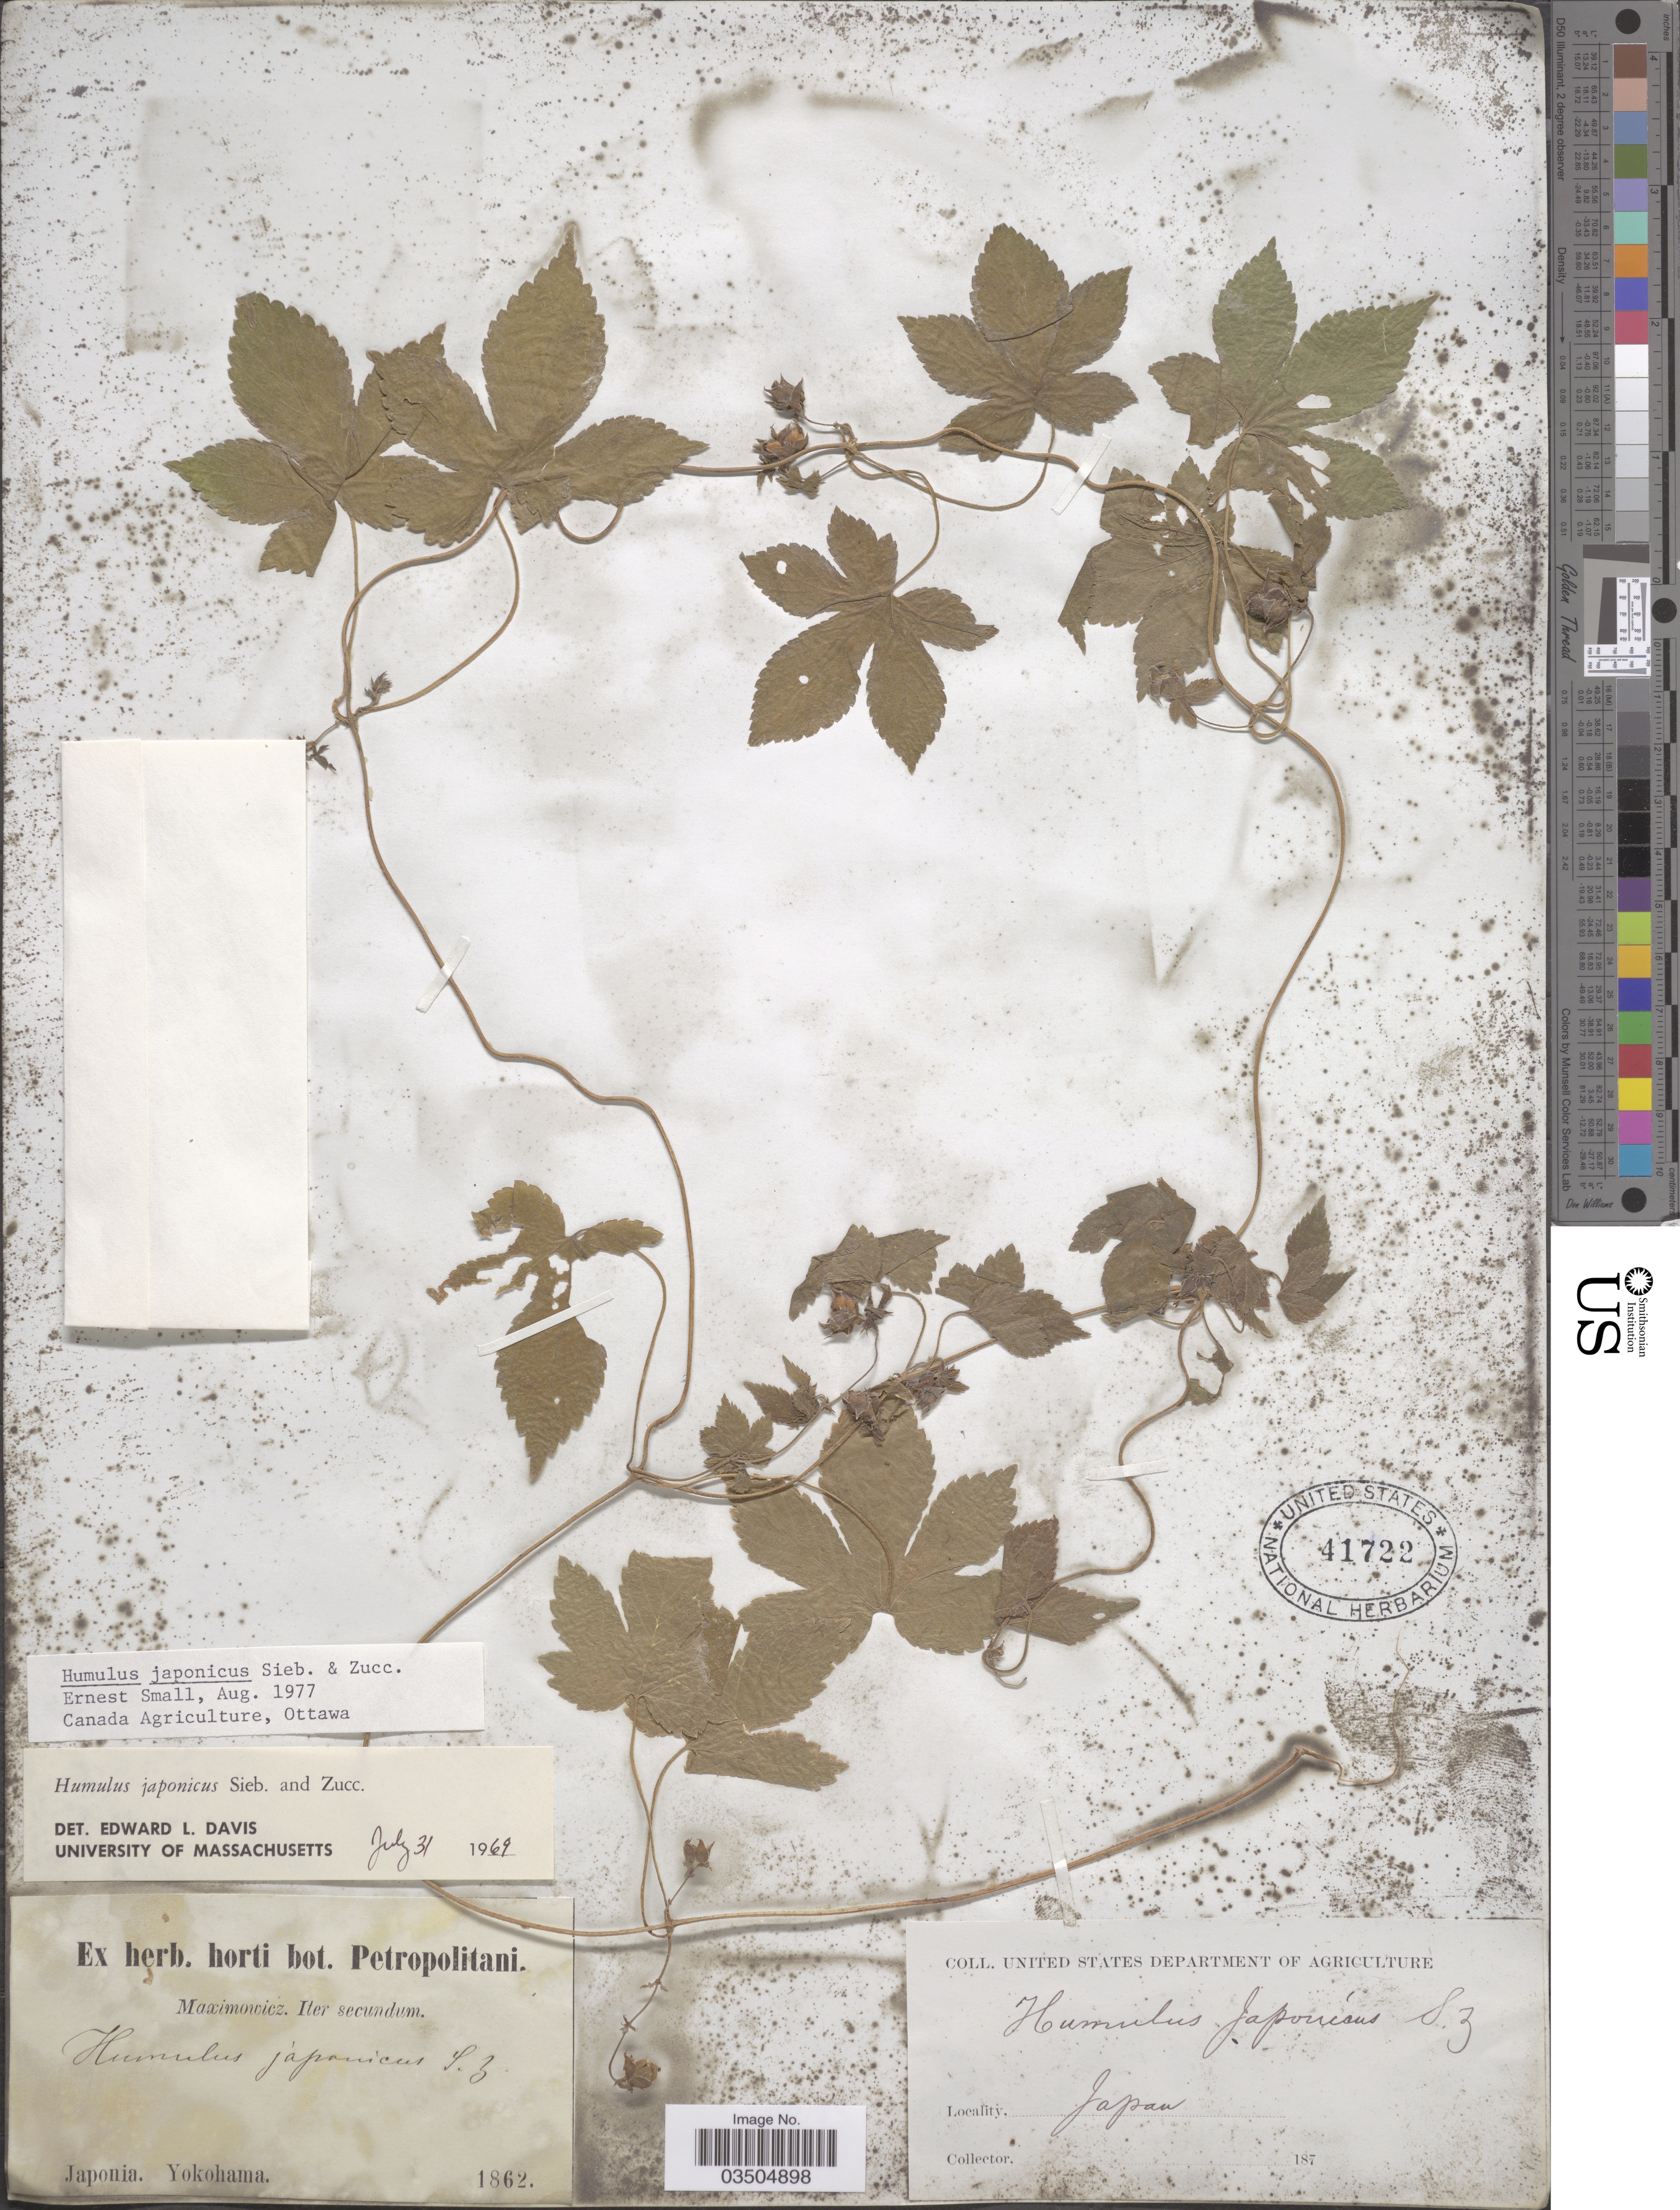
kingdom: Plantae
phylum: Tracheophyta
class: Magnoliopsida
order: Rosales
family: Cannabaceae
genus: Humulus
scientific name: Humulus japonicus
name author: Siebold & Zucc.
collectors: Maximowicz, --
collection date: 1862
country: Japan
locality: Maximowicz. Iter secundum. Yokohama.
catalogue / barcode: US 41722